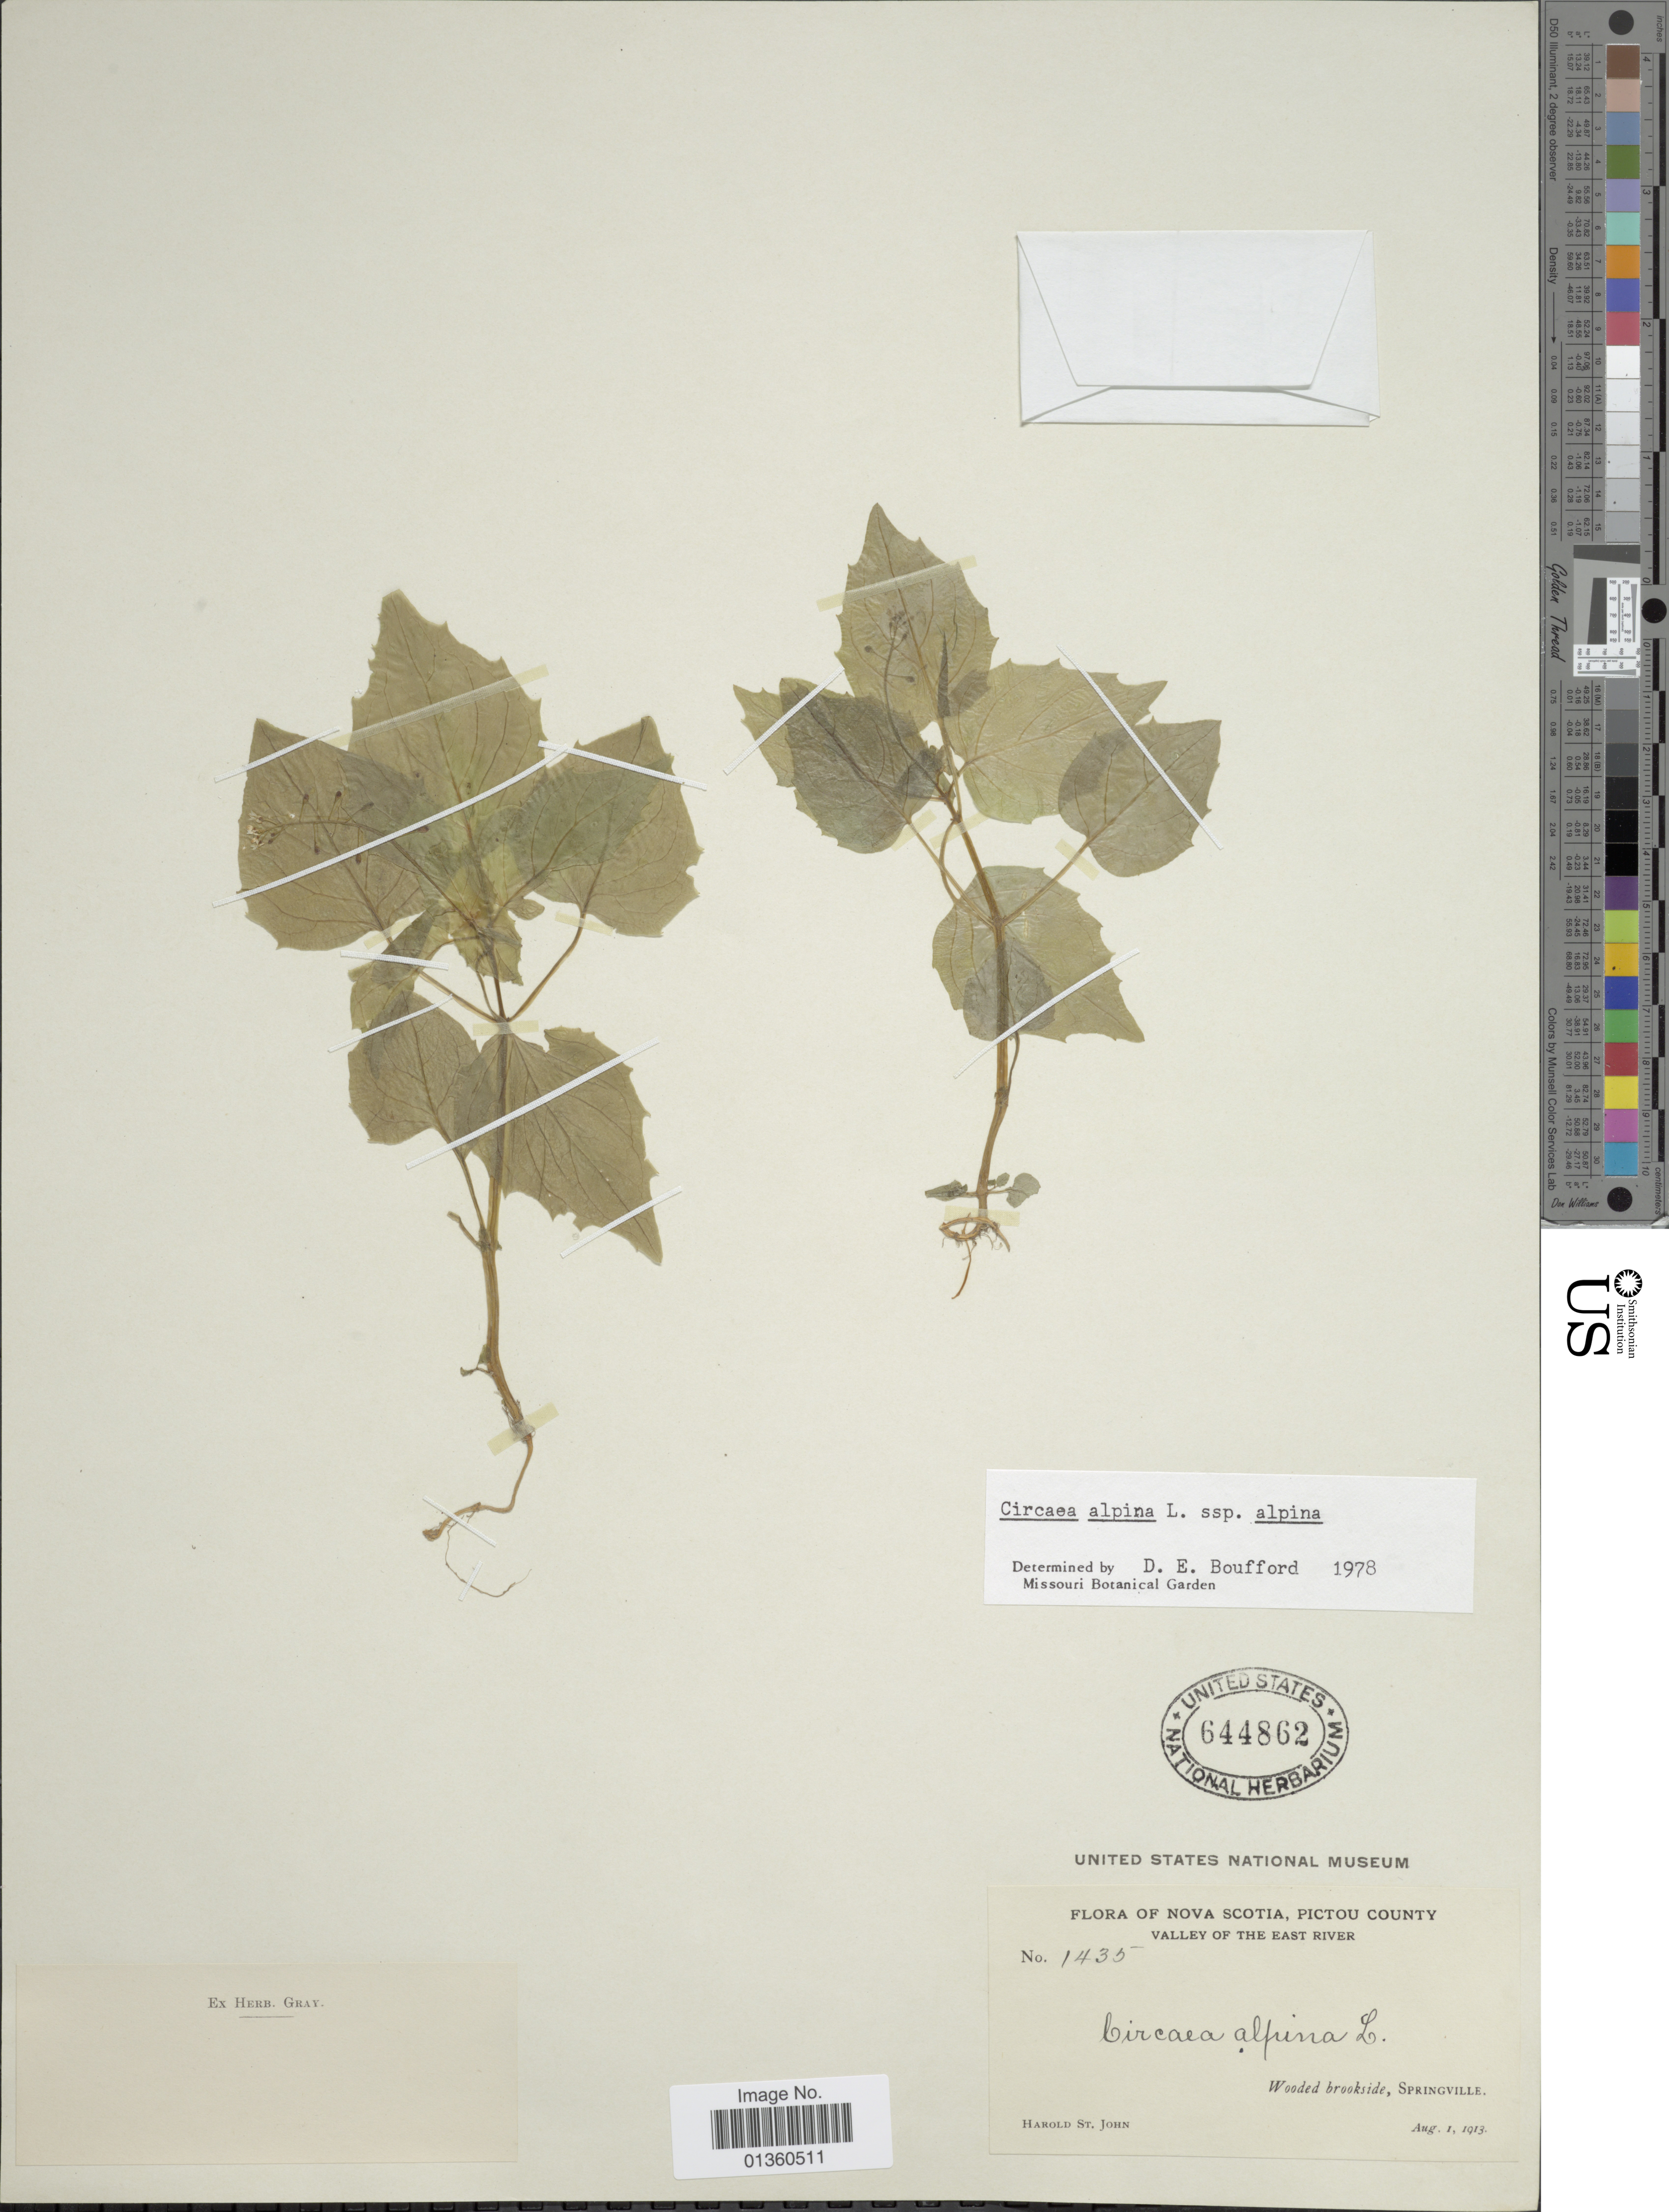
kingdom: Plantae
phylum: Tracheophyta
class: Magnoliopsida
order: Myrtales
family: Onagraceae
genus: Circaea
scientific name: Circaea alpina subsp. alpina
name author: L.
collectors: N. Purcell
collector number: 1435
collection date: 1913-08-01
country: Canada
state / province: Nova Scotia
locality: Pictou County, Valley of The East River, Wooded brookside, Springville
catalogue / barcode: US 644862